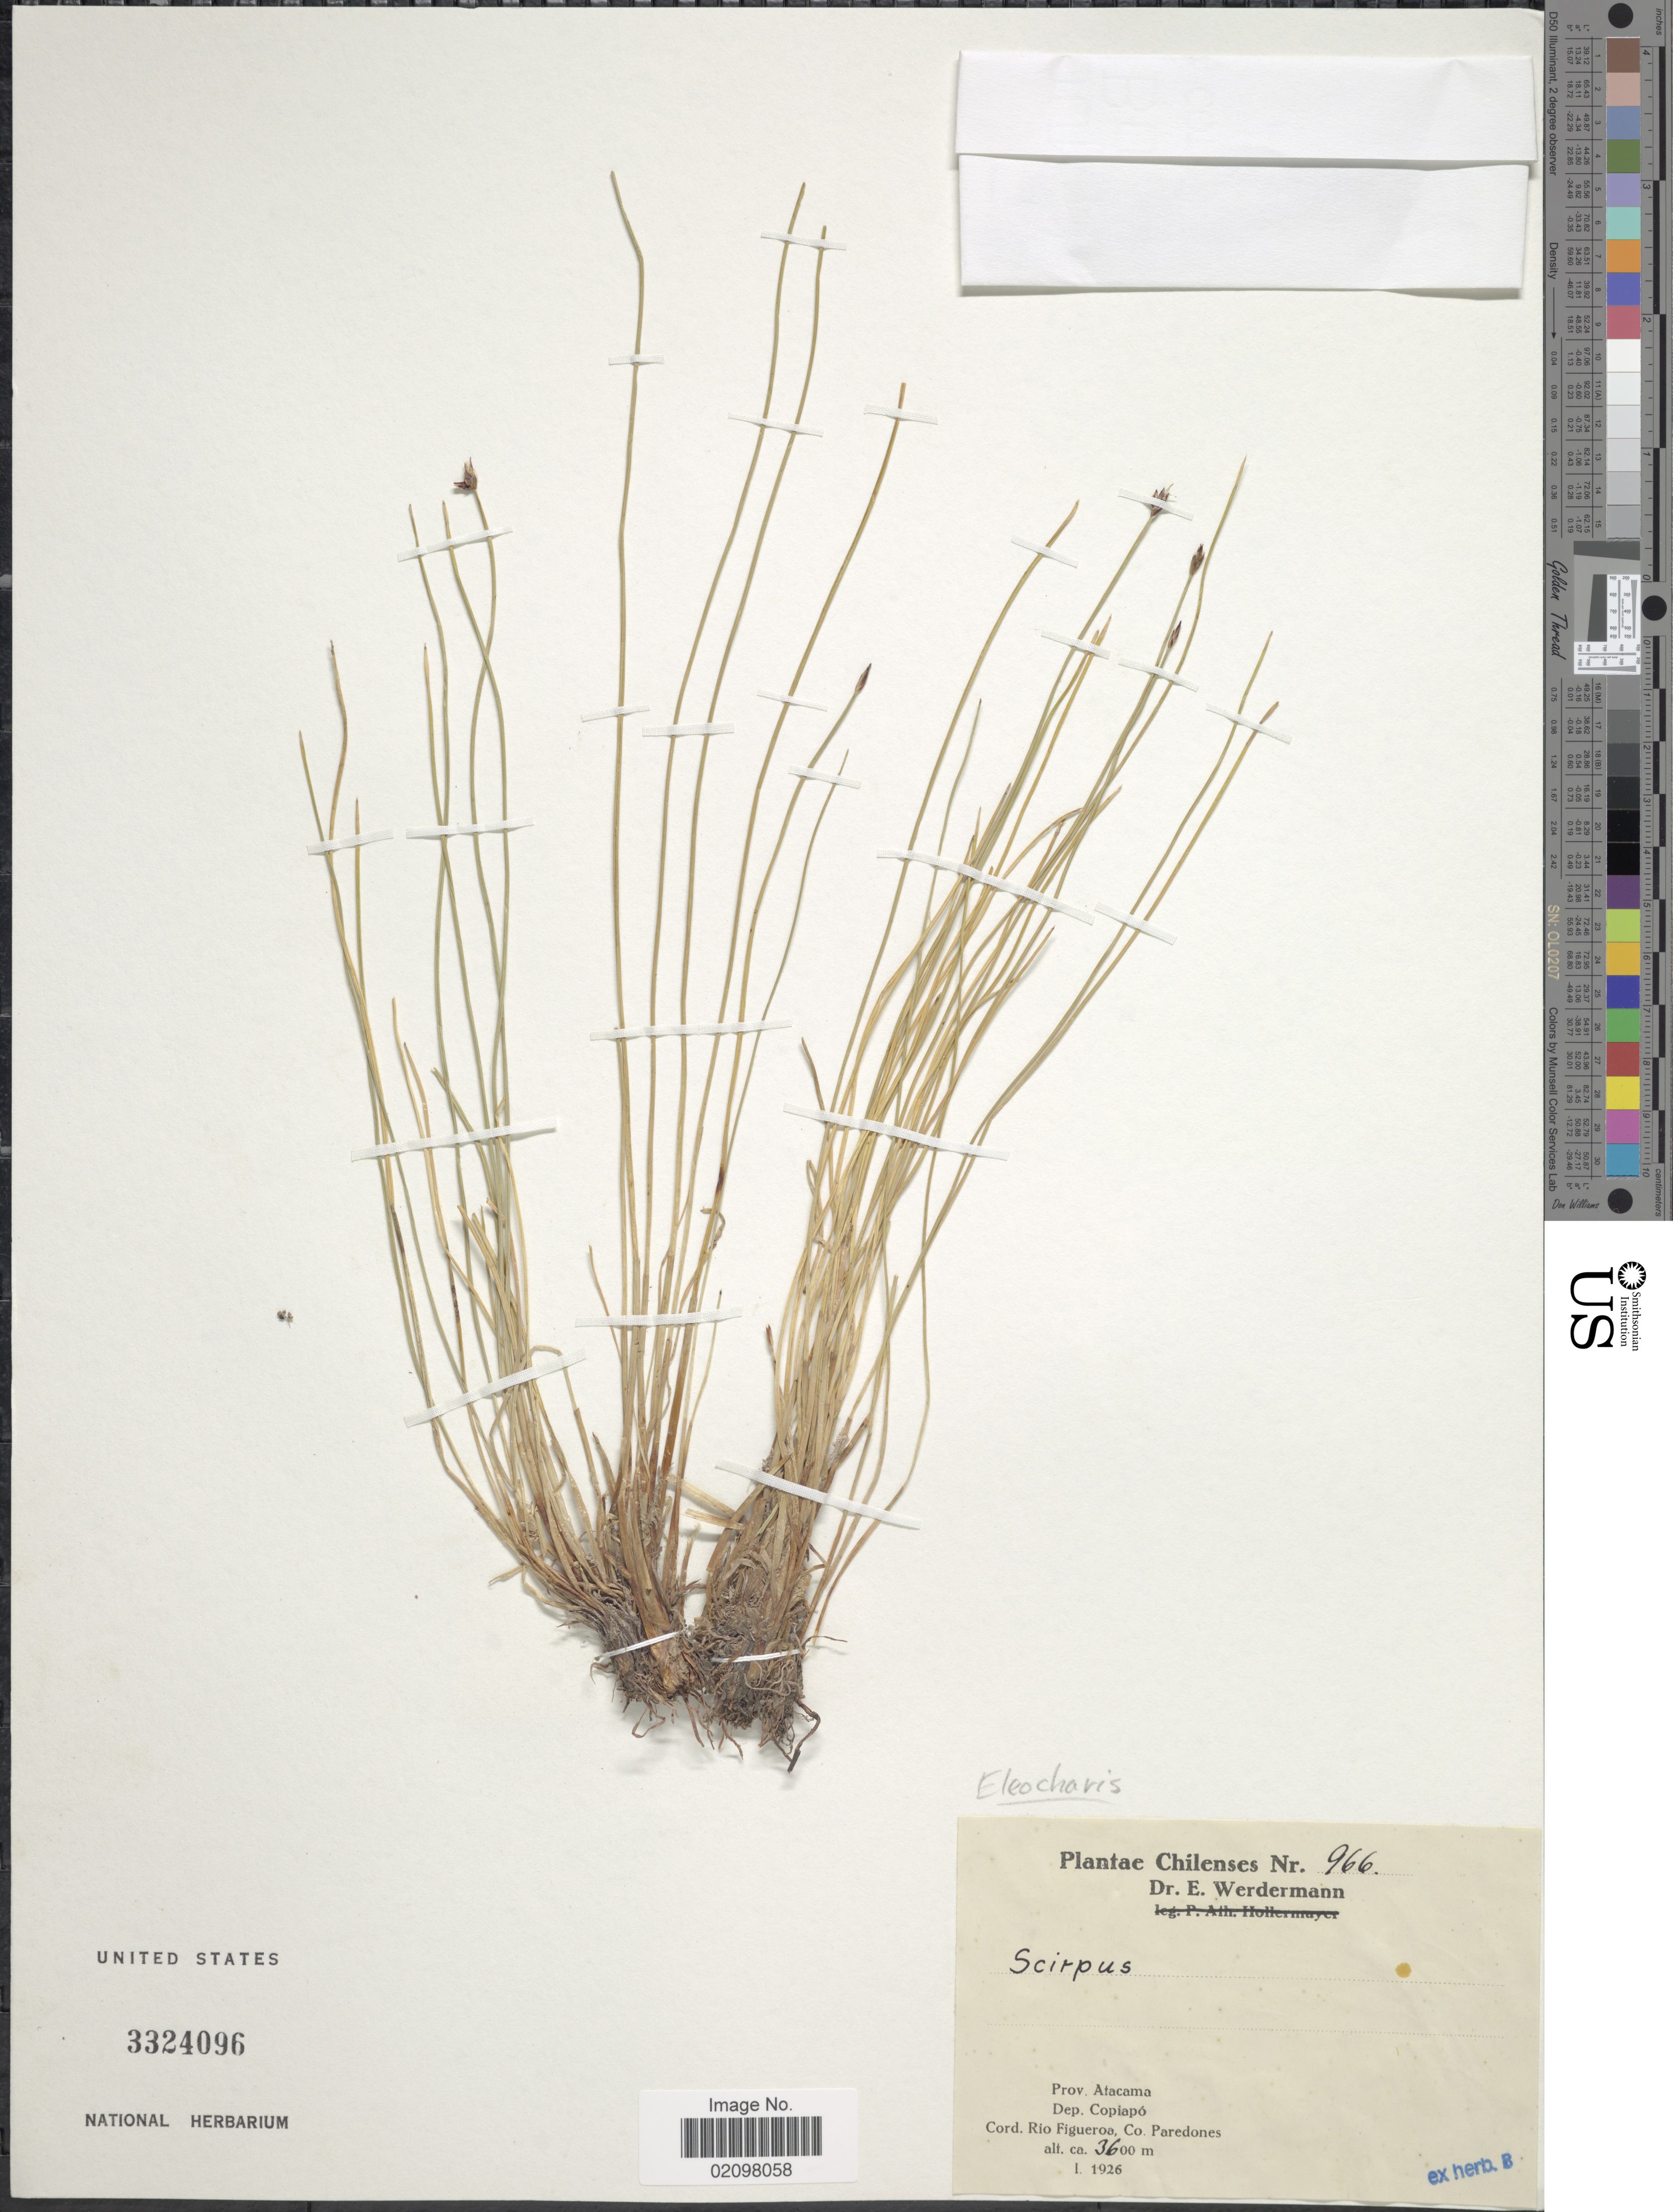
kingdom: Plantae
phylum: Tracheophyta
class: Liliopsida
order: Poales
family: Cyperaceae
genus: Eleocharis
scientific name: Eleocharis atacamensis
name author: Phil.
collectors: E. Werdermann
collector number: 966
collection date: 1926-01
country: Chile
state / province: Atacama (III)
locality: Prov. Atacama, Dep. Copiapó, Cord. Rio Figueroa, Co. Paredones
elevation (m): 3600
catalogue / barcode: US 3324096